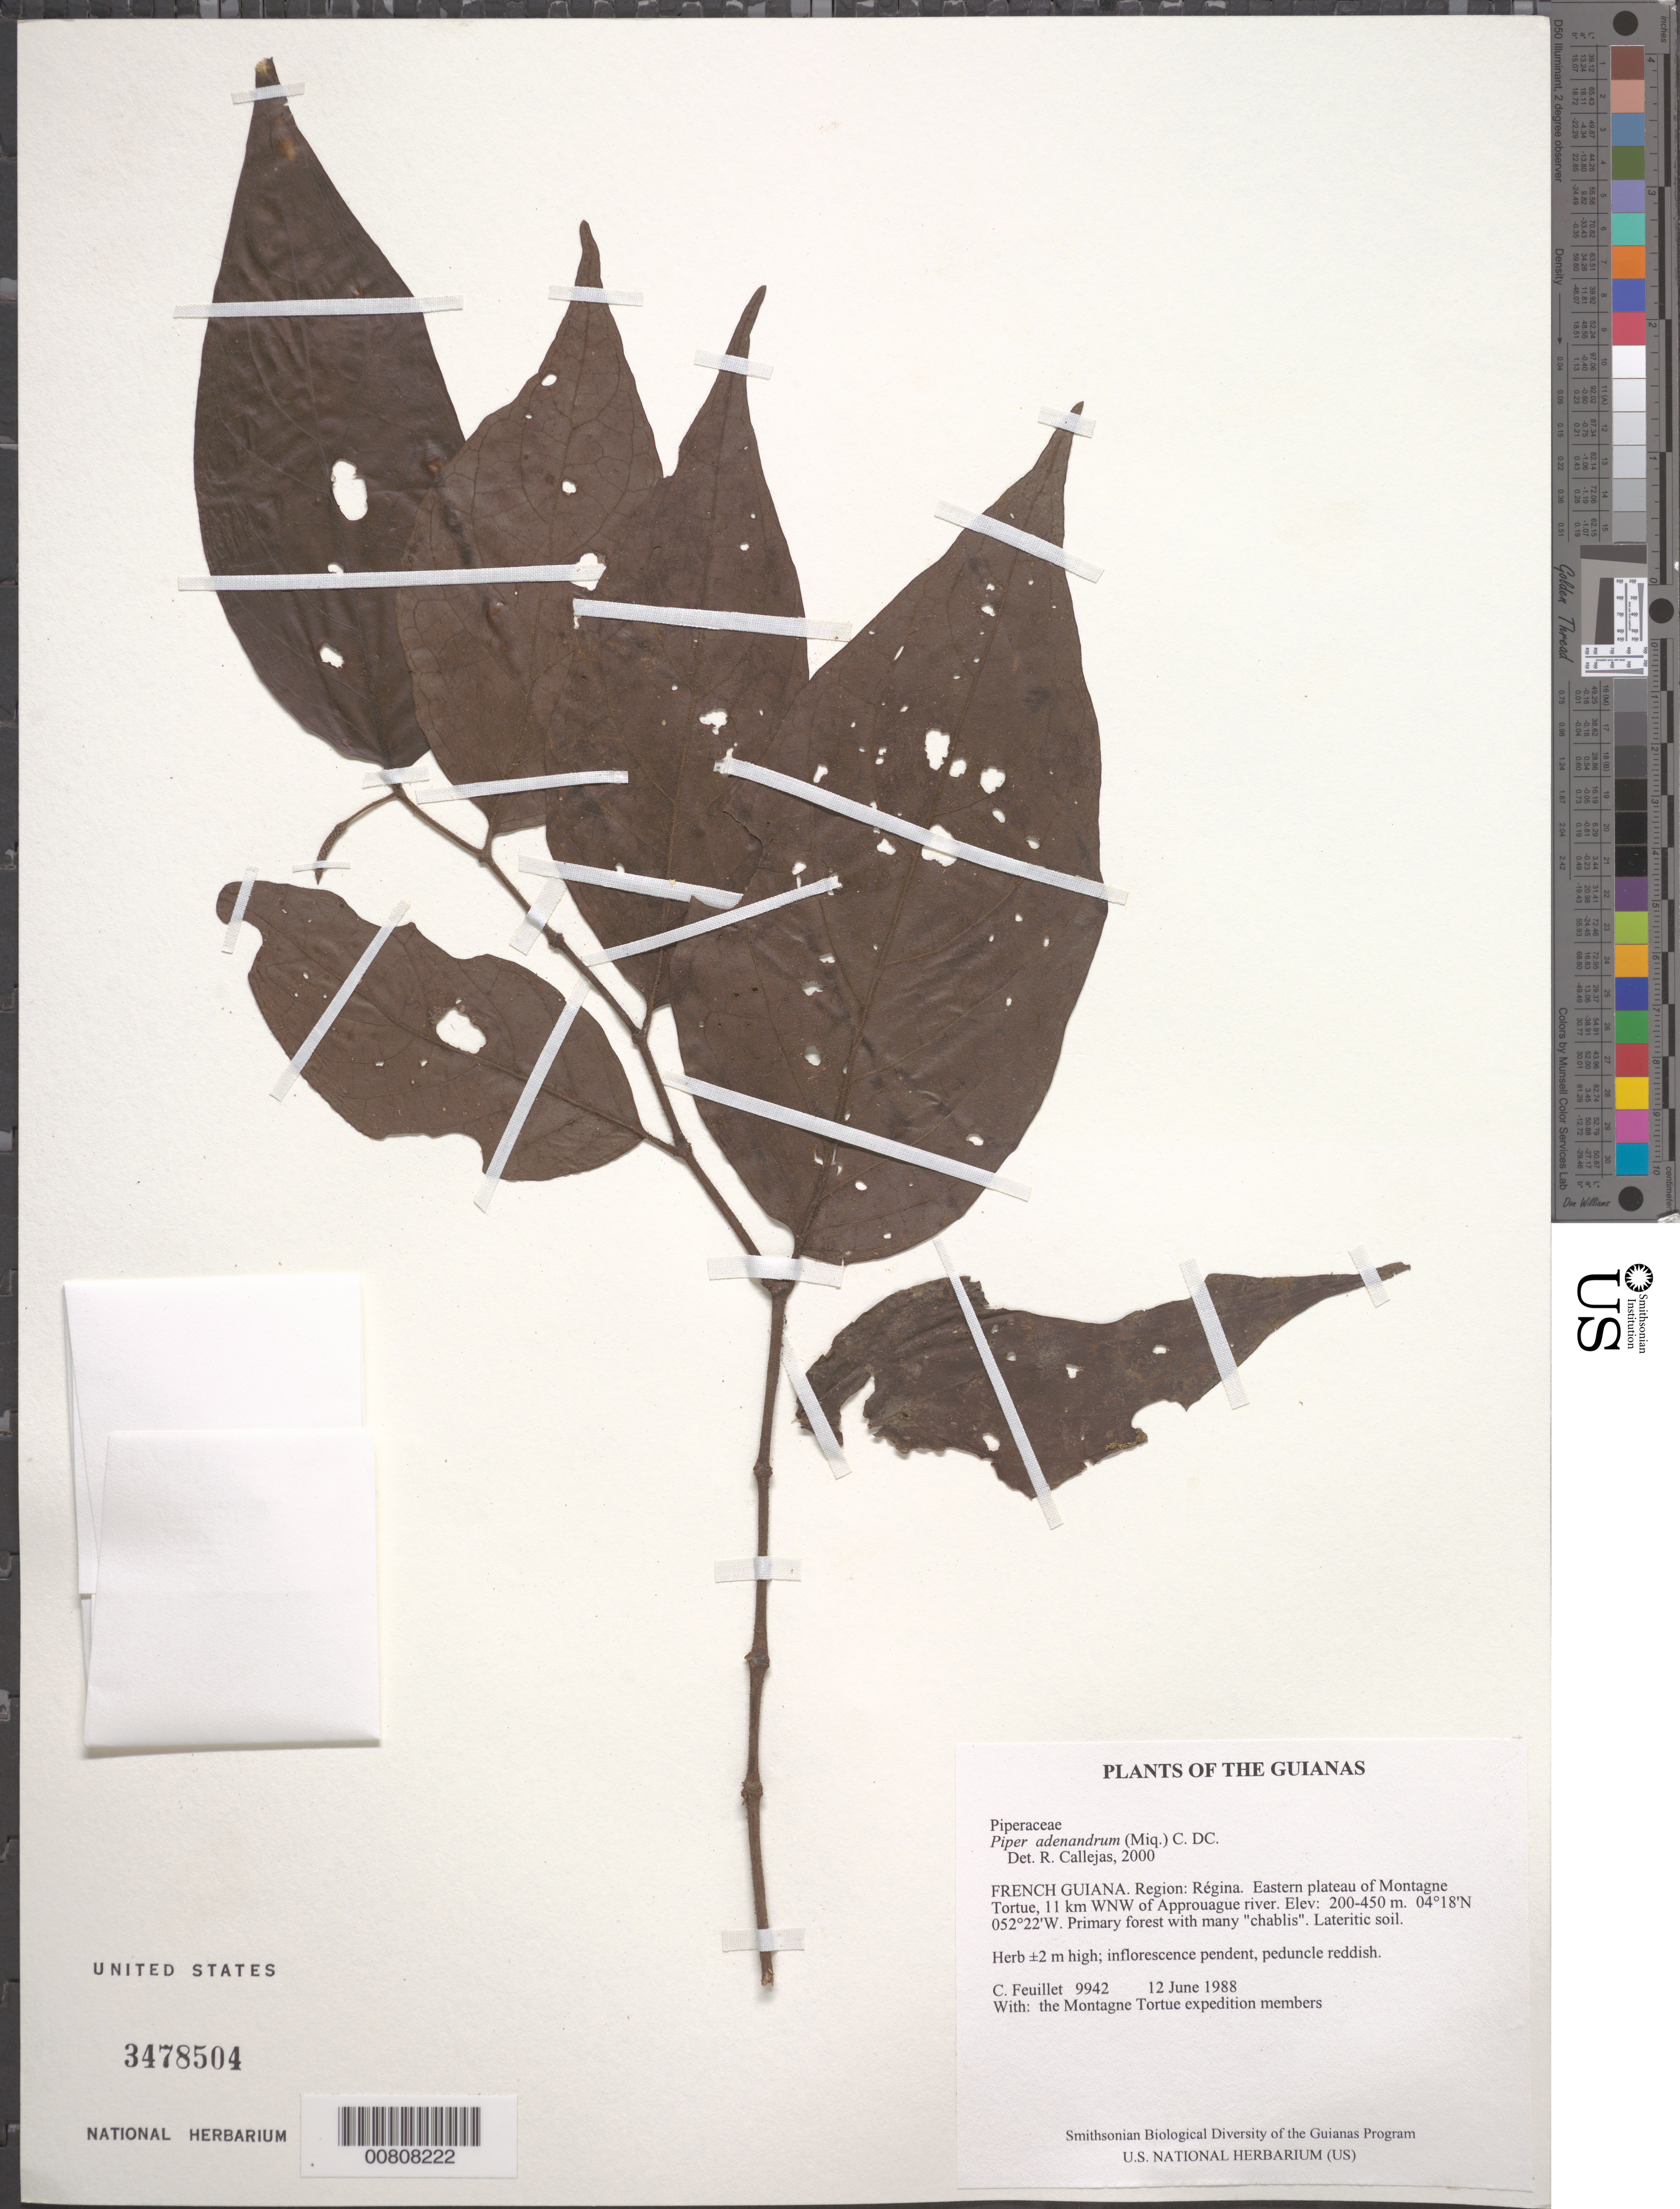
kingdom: Plantae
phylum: Tracheophyta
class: Magnoliopsida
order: Piperales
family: Piperaceae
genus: Piper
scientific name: Piper adenandrum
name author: (Miq.) C. DC.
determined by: Görts-van Rijn, A. R. A.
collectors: C. Feuillet & Montagne Torte Exped. members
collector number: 9942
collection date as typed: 12 June 1988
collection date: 1988-06-12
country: French Guiana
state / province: Cayenne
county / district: Regina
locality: Eastern plateau of Montagne Tortue, 11 km WNW of Approuague river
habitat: Primary forest with many "chablis". Lateritic soil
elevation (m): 200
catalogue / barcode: US 3478504